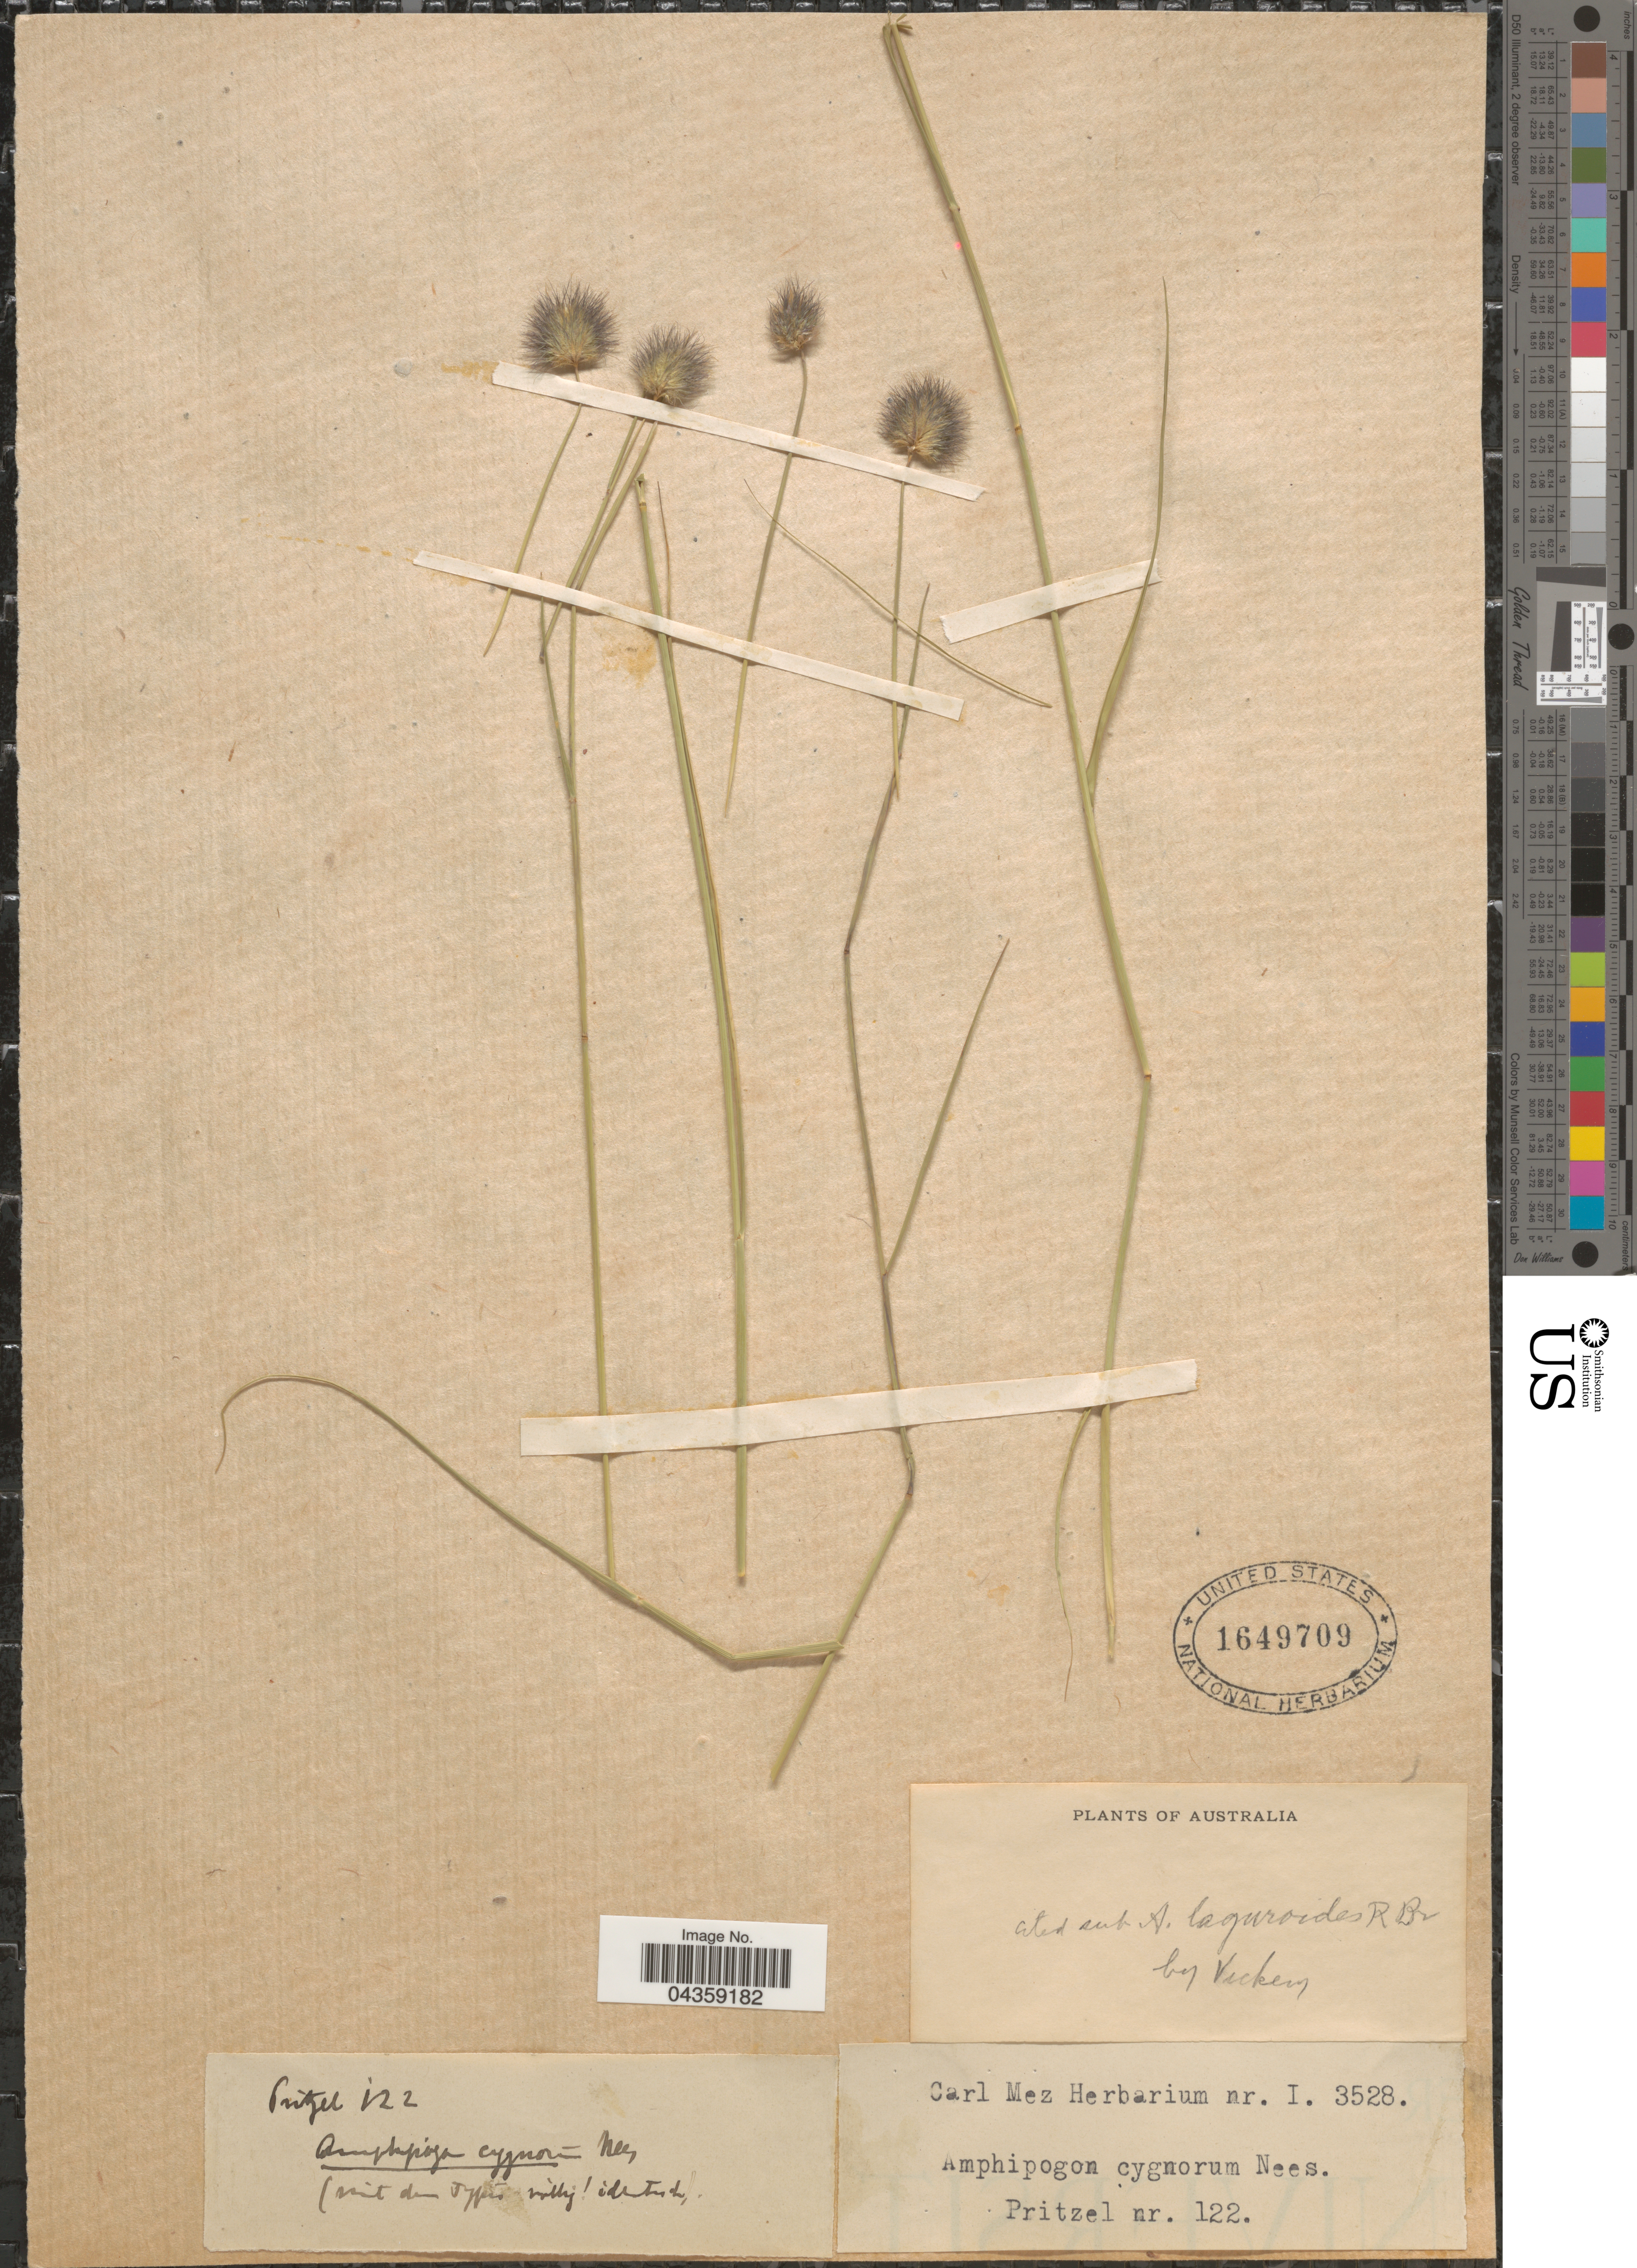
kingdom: Plantae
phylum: Tracheophyta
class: Liliopsida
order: Poales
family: Poaceae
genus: Amphipogon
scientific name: Amphipogon laguroides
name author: R. Br.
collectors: Pritzel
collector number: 122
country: Australia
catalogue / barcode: US 1649709